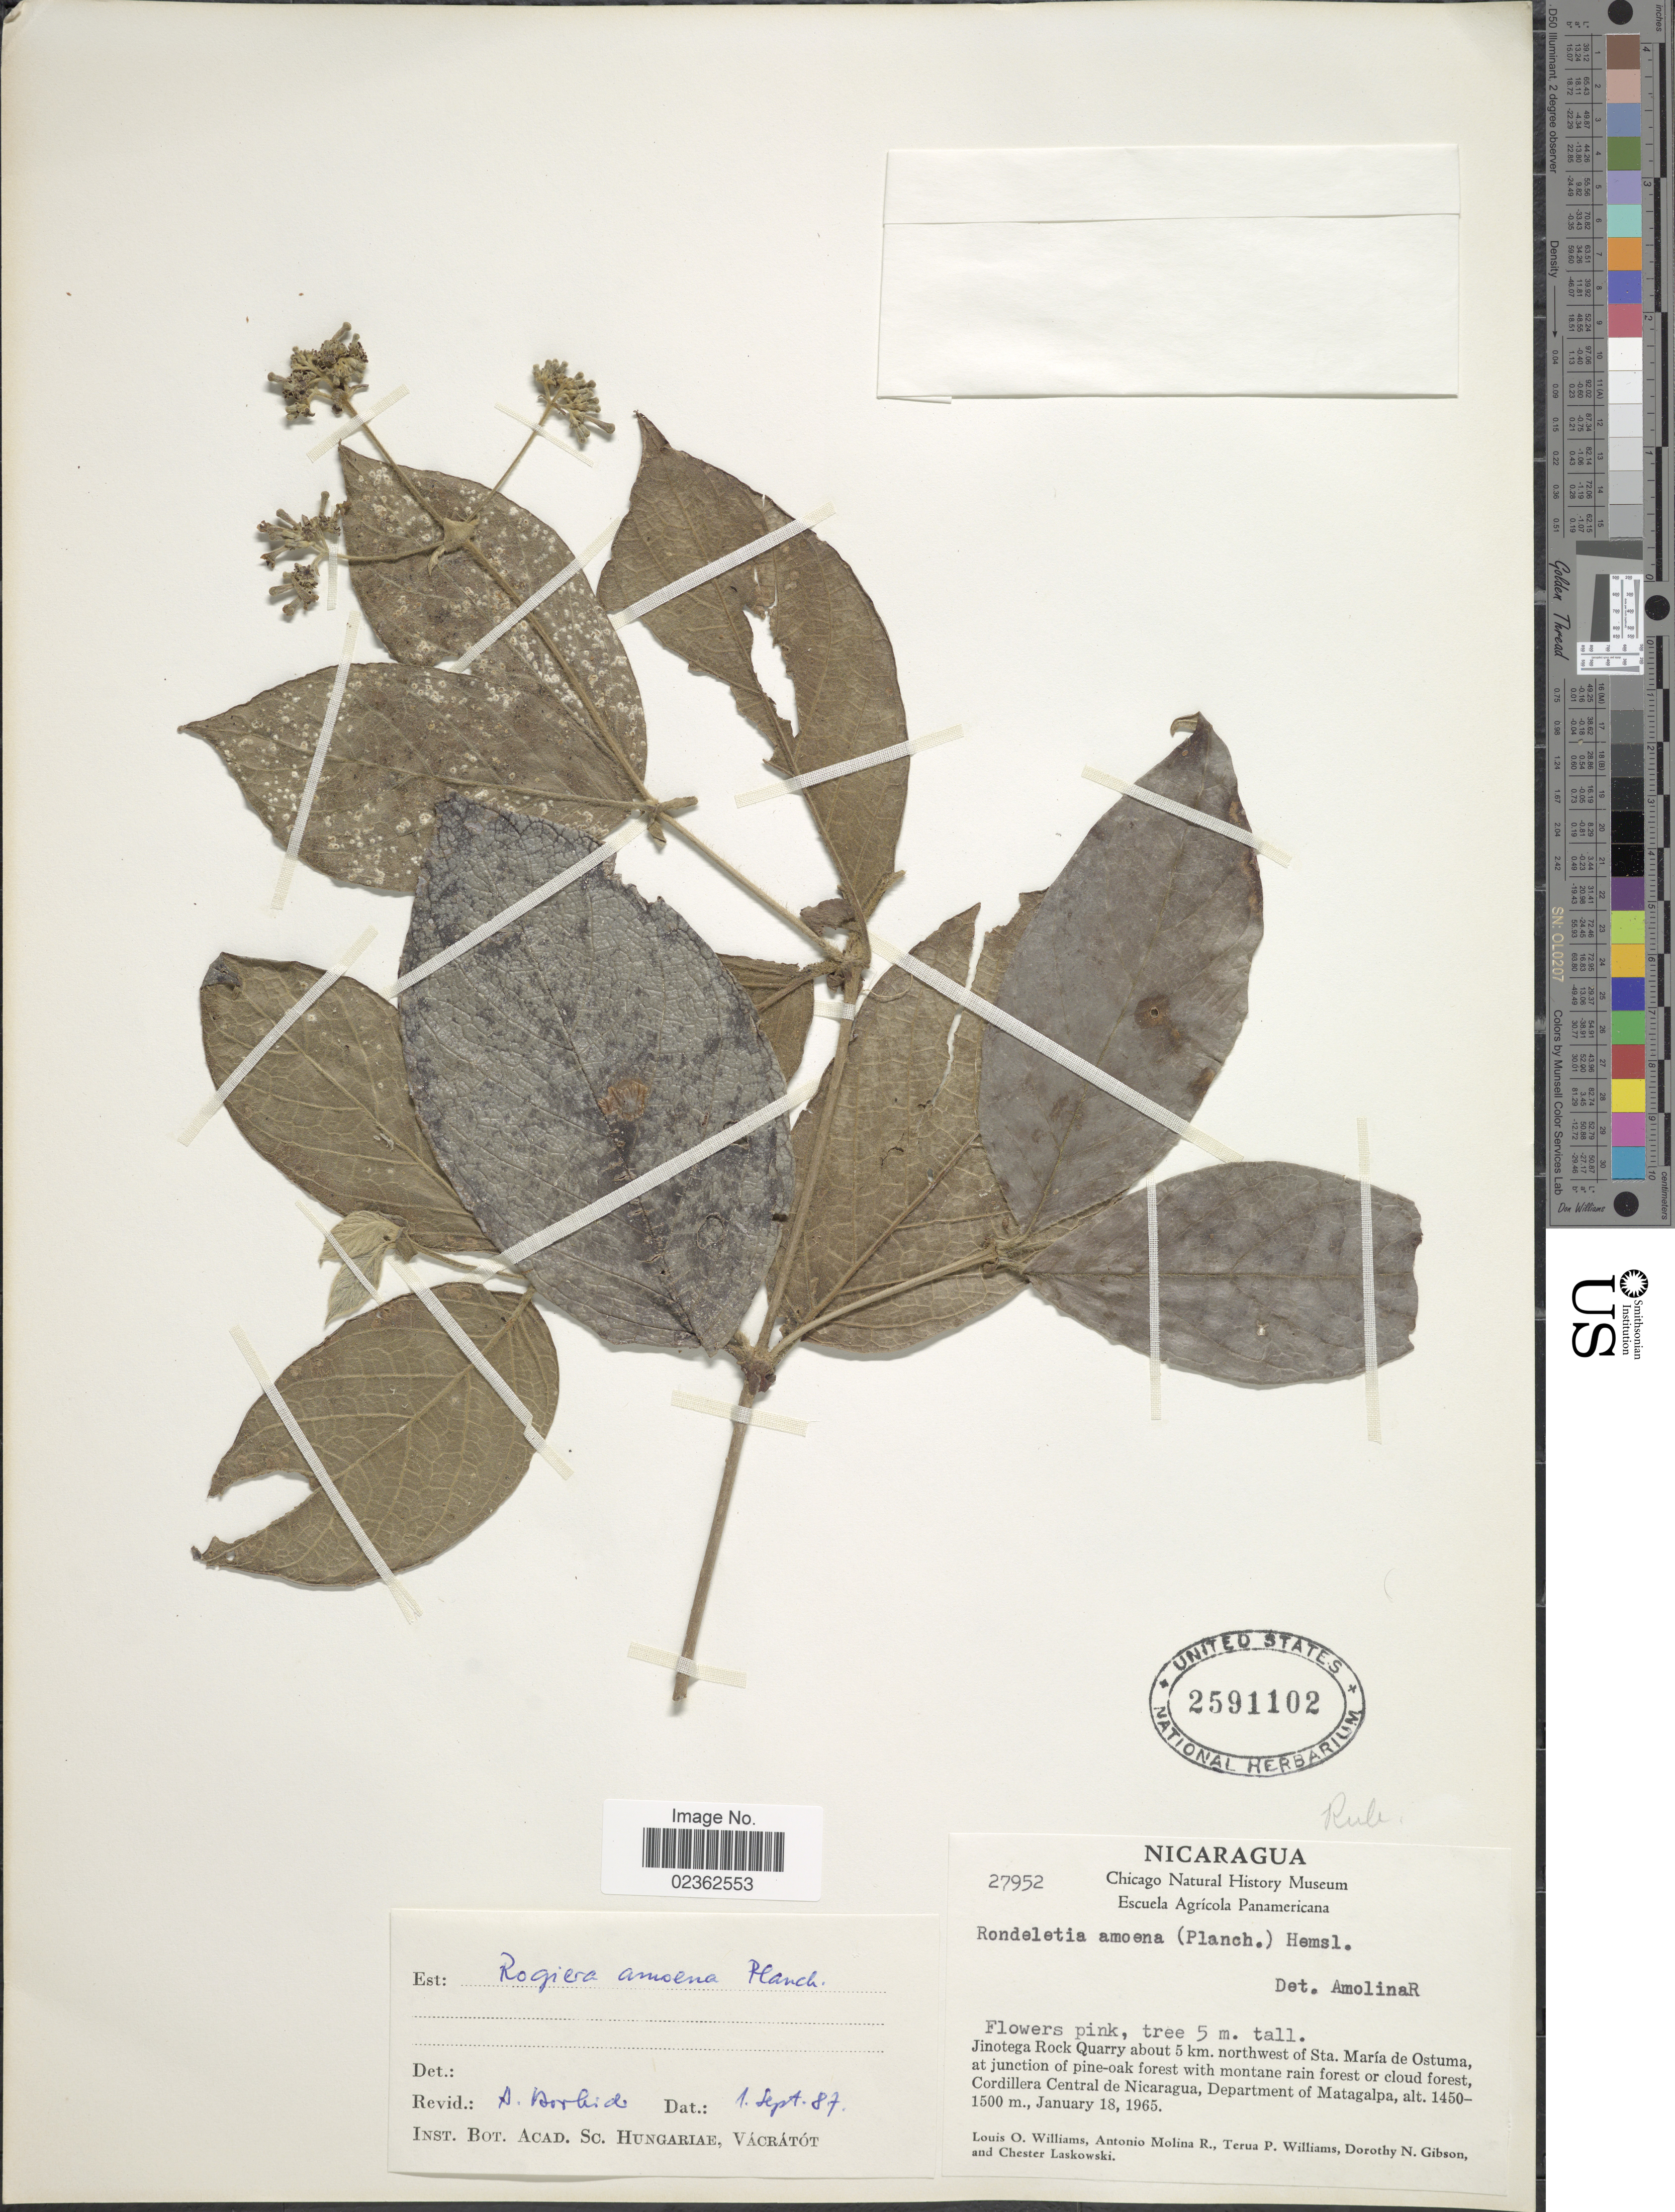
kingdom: Plantae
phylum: Tracheophyta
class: Magnoliopsida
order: Gentianales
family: Rubiaceae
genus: Rogiera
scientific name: Rogiera amoena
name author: Planch.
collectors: L. O. Williams, A. Molina R., T. Williams, D. N. Gibson & C. Laskowski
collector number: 27952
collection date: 1965-01-18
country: Nicaragua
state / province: Matagalpa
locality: Jinotega Rock Quarry about 5 km. northwest of Sta. Maria de Ostuma, at junction of pine-oak forest, Cordillera Central de Nicaragua.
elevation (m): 1450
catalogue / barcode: US 2591102